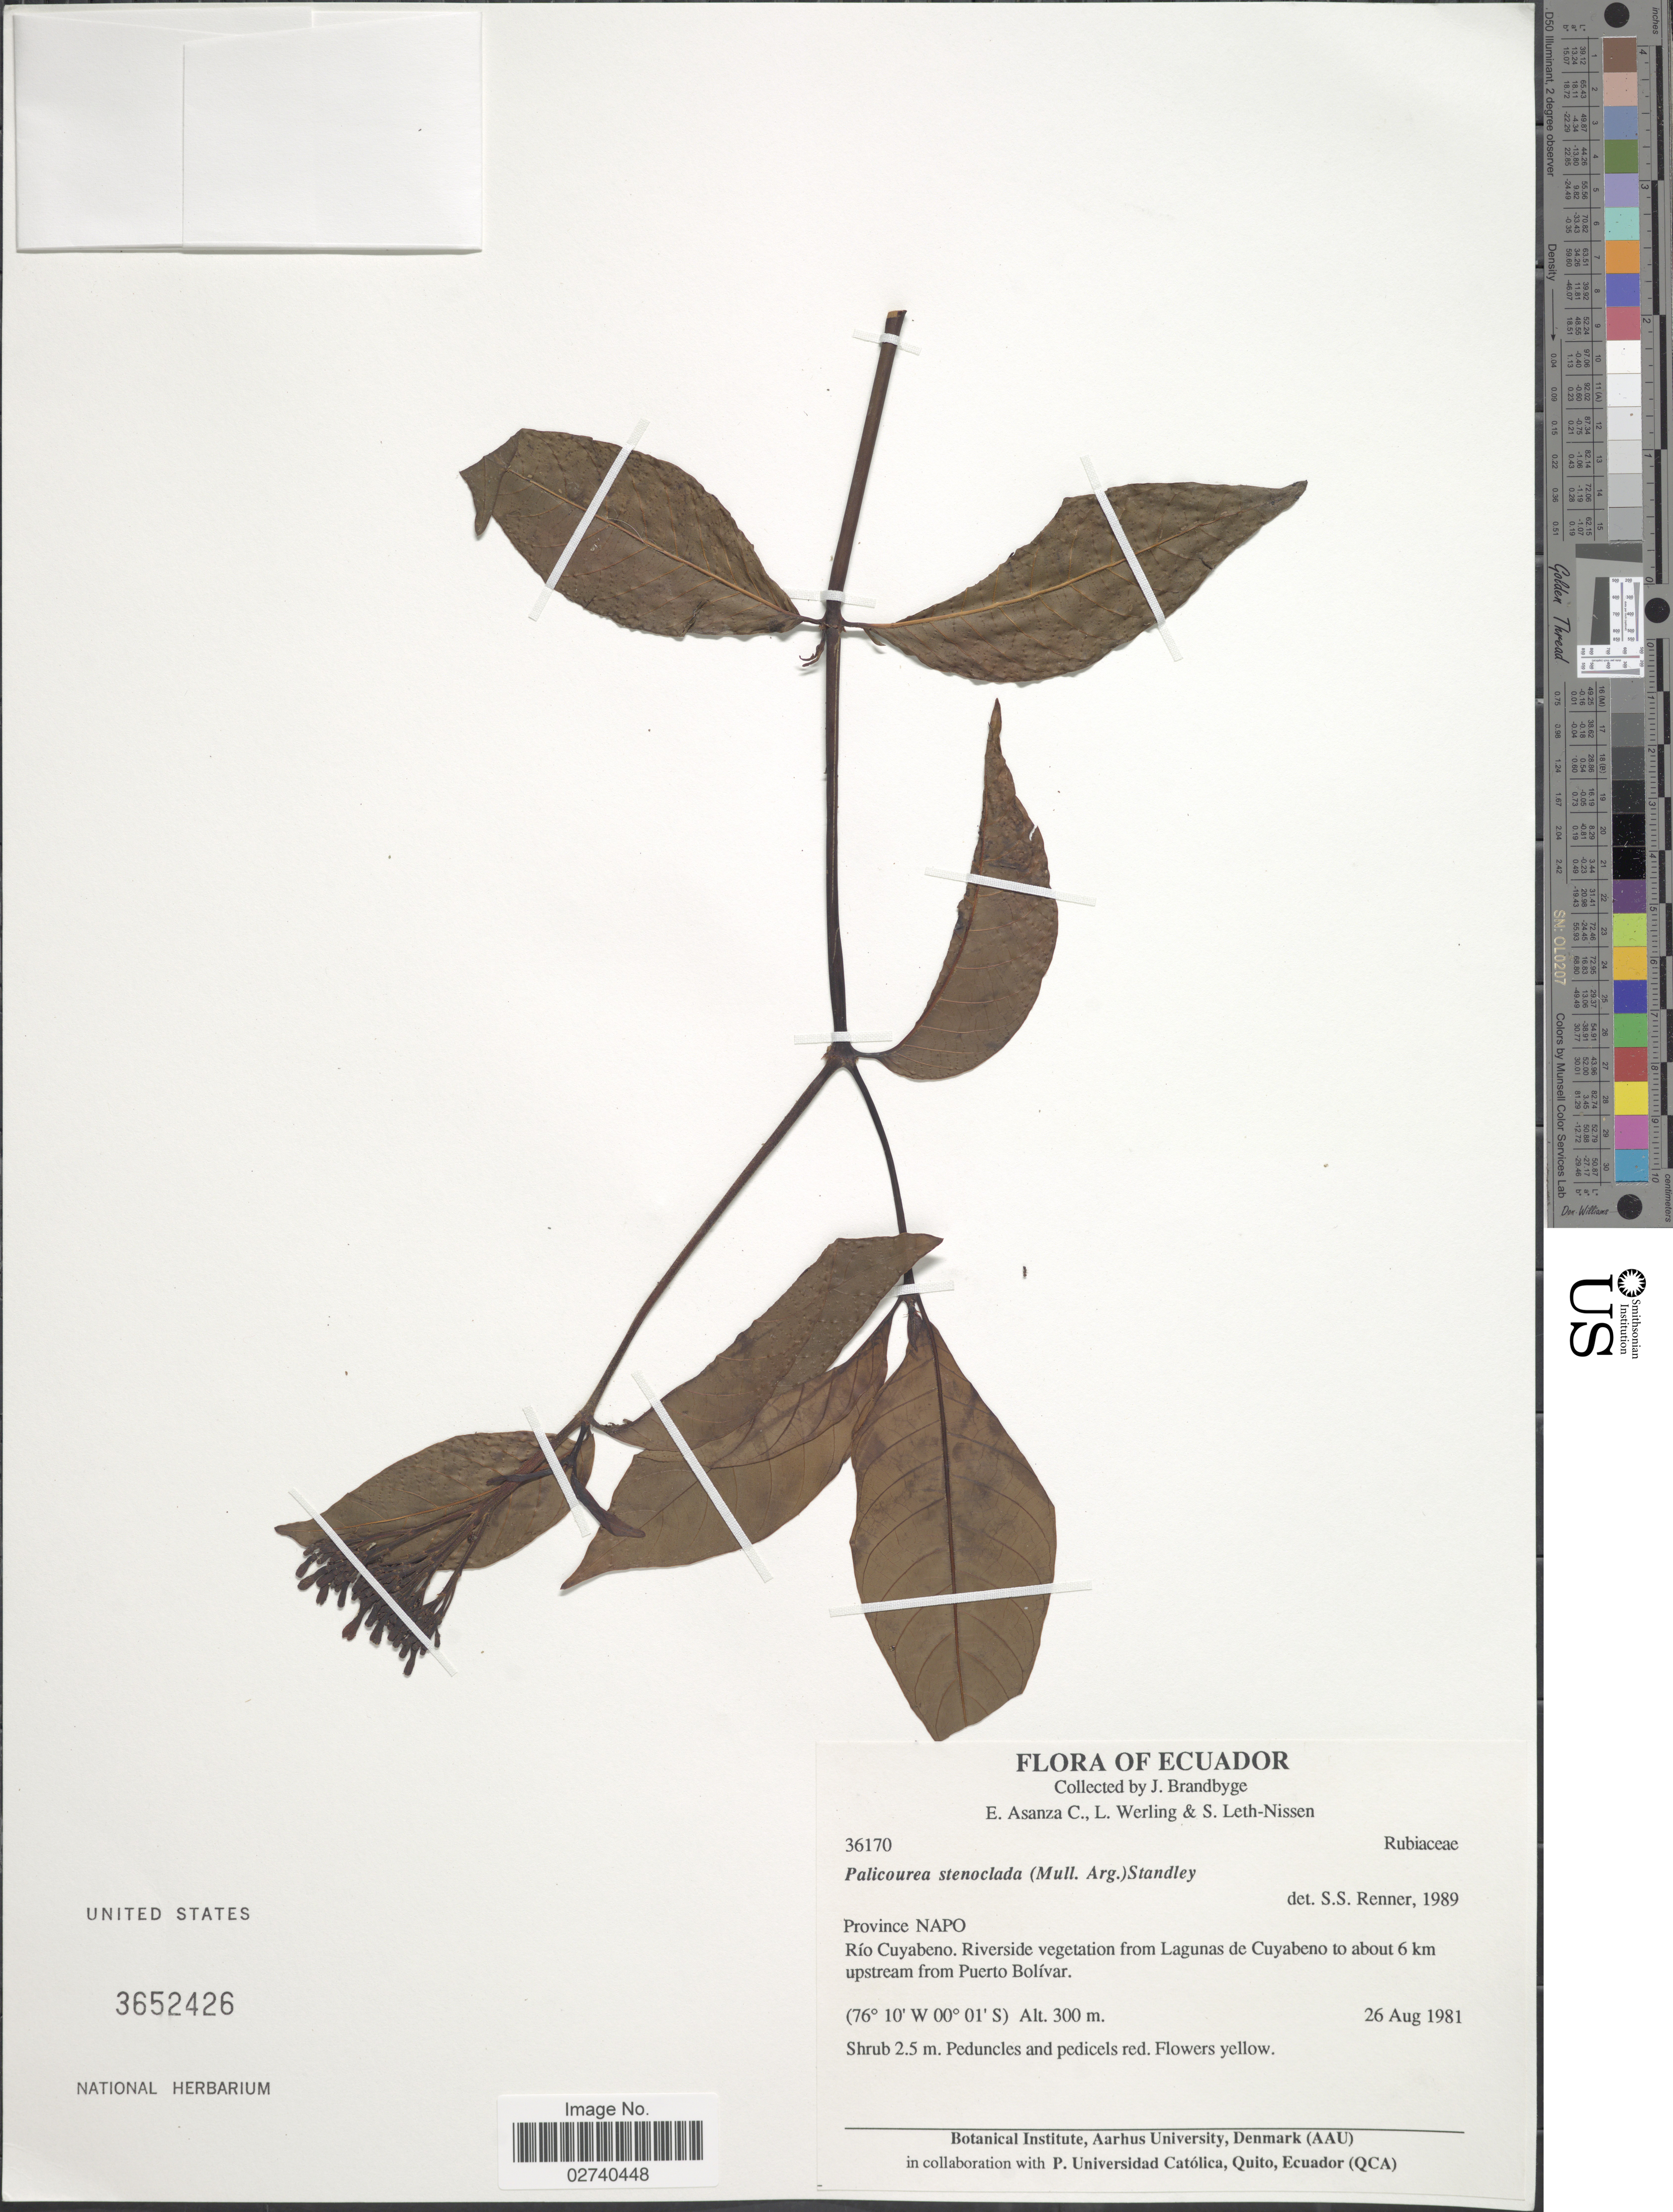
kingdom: Plantae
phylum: Tracheophyta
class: Magnoliopsida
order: Gentianales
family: Rubiaceae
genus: Palicourea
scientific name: Palicourea stenoclada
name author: (Müll. Arg.) Standl.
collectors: J. Brandbyge, E. Asanza C., L. Werling & S. Leth-Nissen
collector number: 36170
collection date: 1981-08-26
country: Ecuador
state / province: Napo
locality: Rio Cuyabeno. Riverside vegetation from Lagunas de Cuyabeno to about 6 km upstream from Puerto Bolívar.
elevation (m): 300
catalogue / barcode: US 3652426